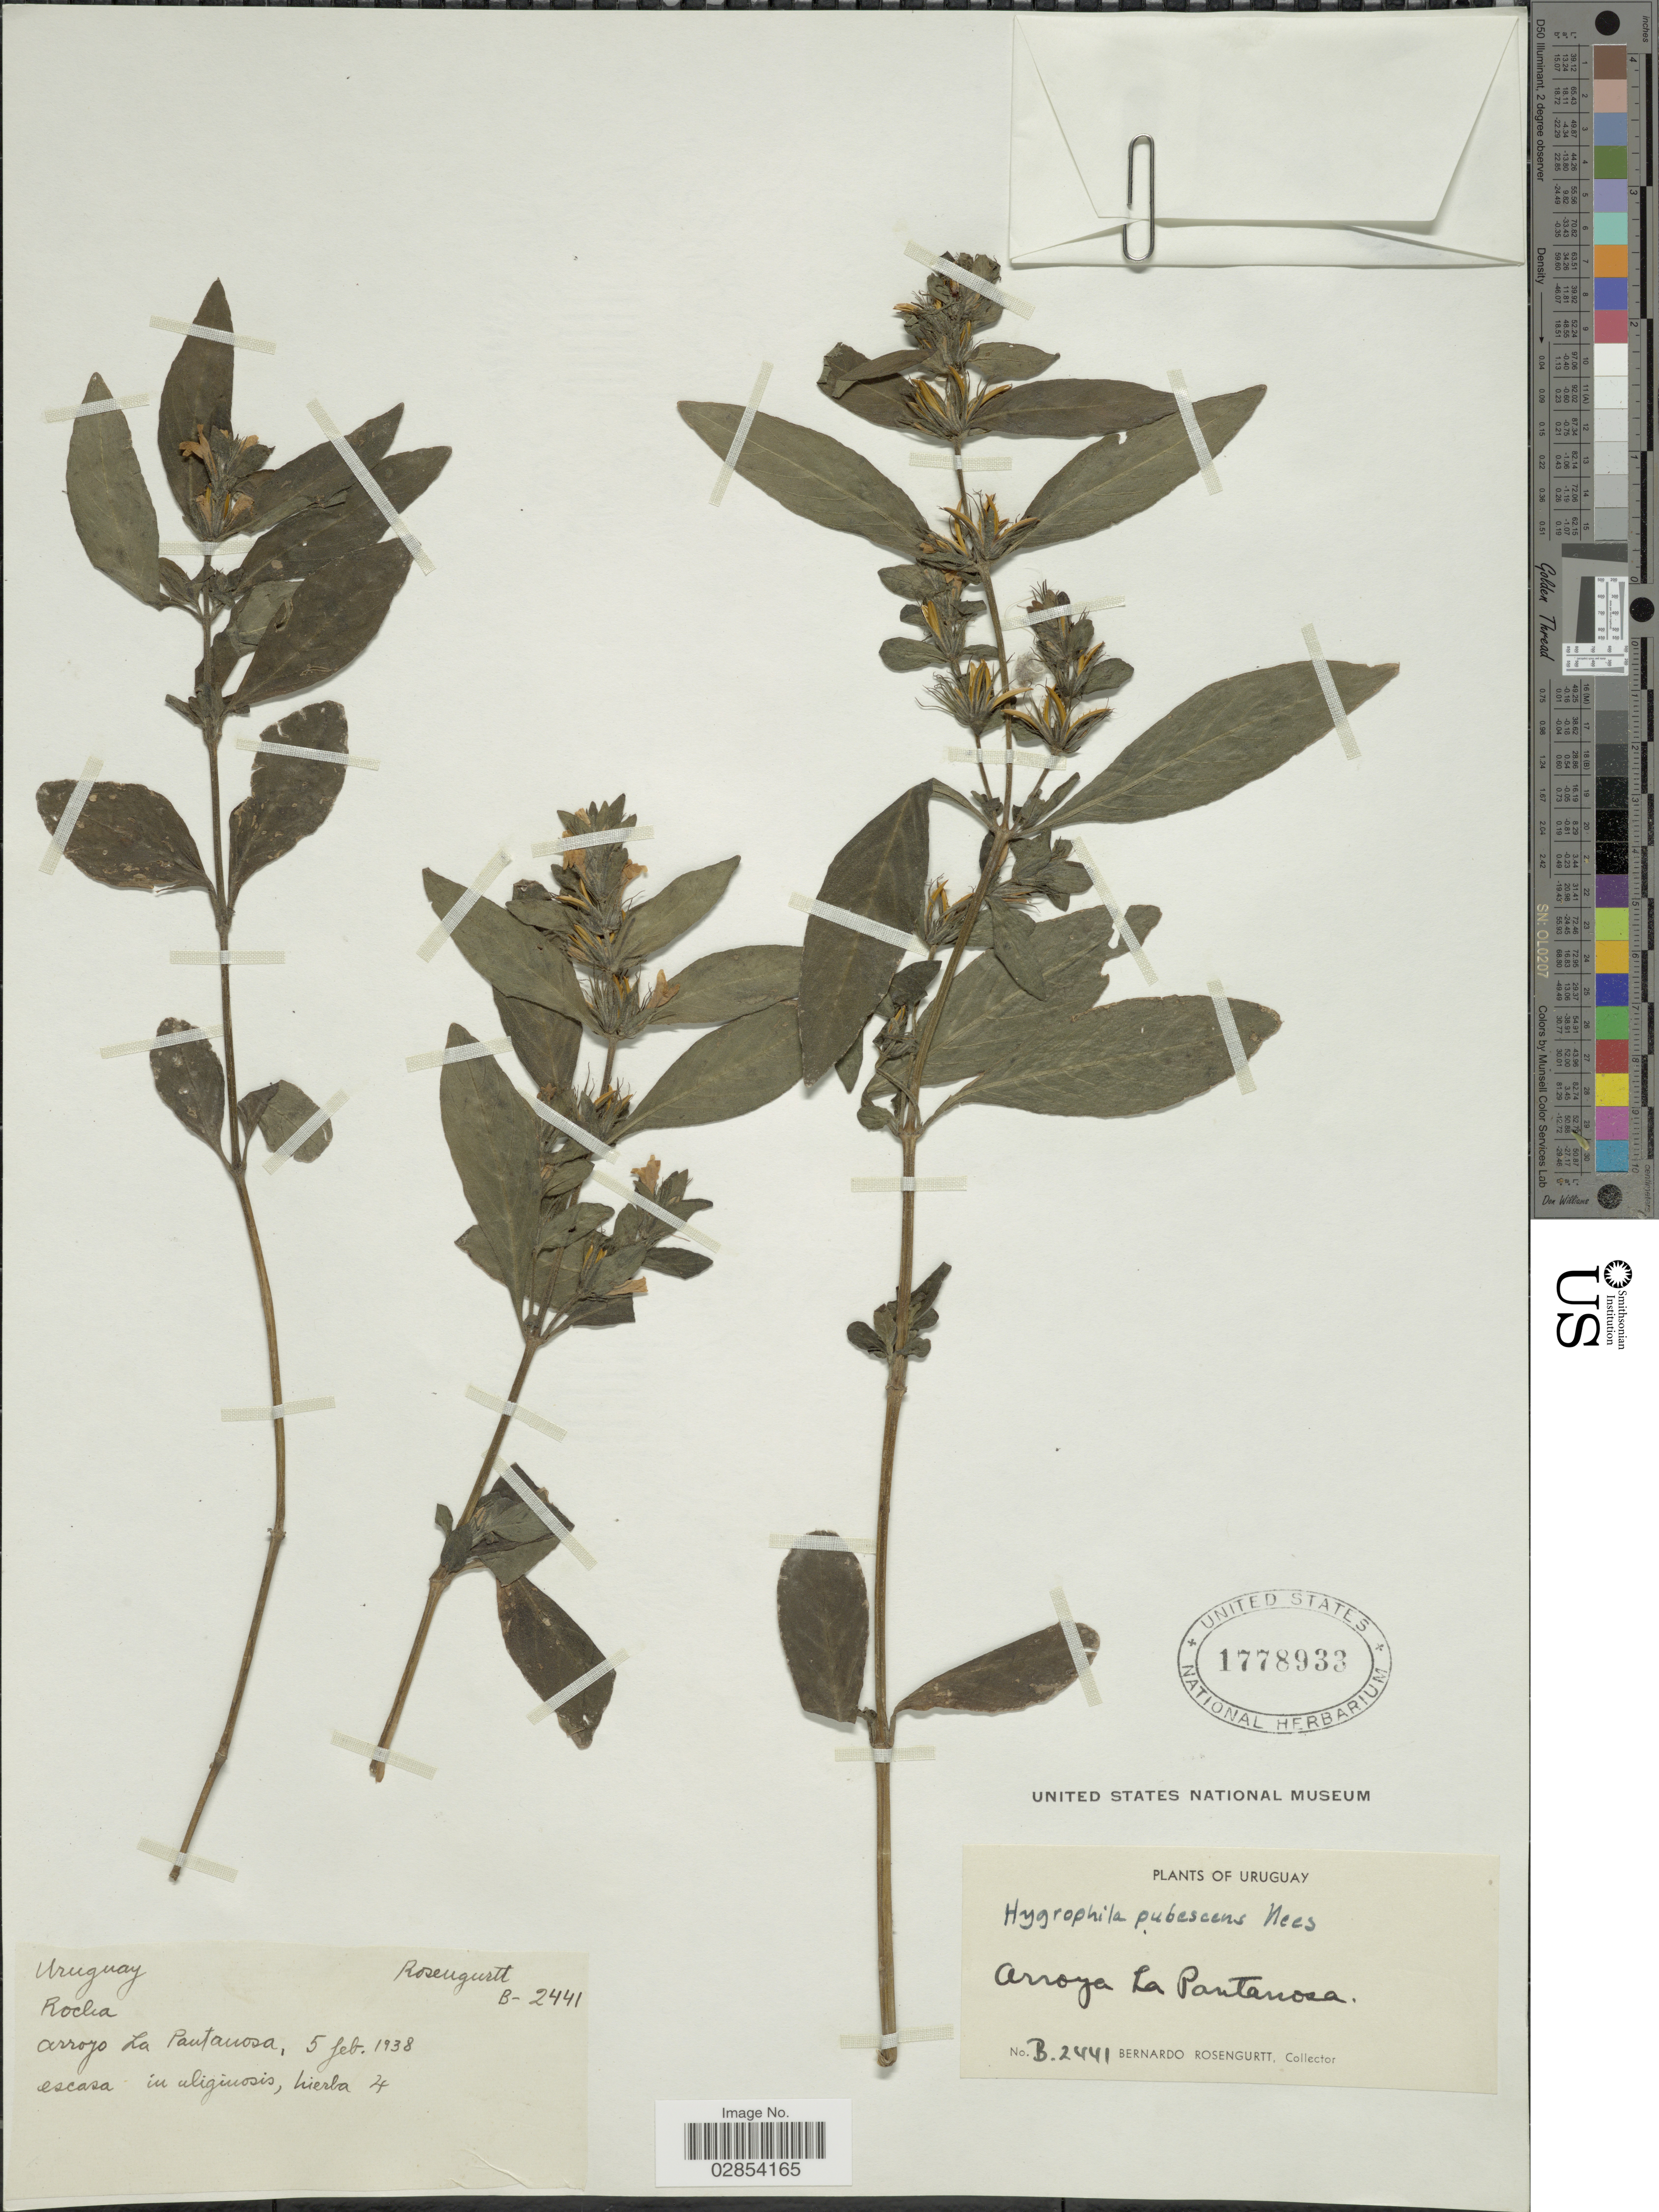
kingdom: Plantae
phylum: Tracheophyta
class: Magnoliopsida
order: Lamiales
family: Acanthaceae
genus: Hygrophila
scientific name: Hygrophila pubescens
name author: Nees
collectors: B. Rosengurtt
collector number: B-2441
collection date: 1938-02-05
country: Paraguay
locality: Arroyo La Pantanosa.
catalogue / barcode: US 1778933